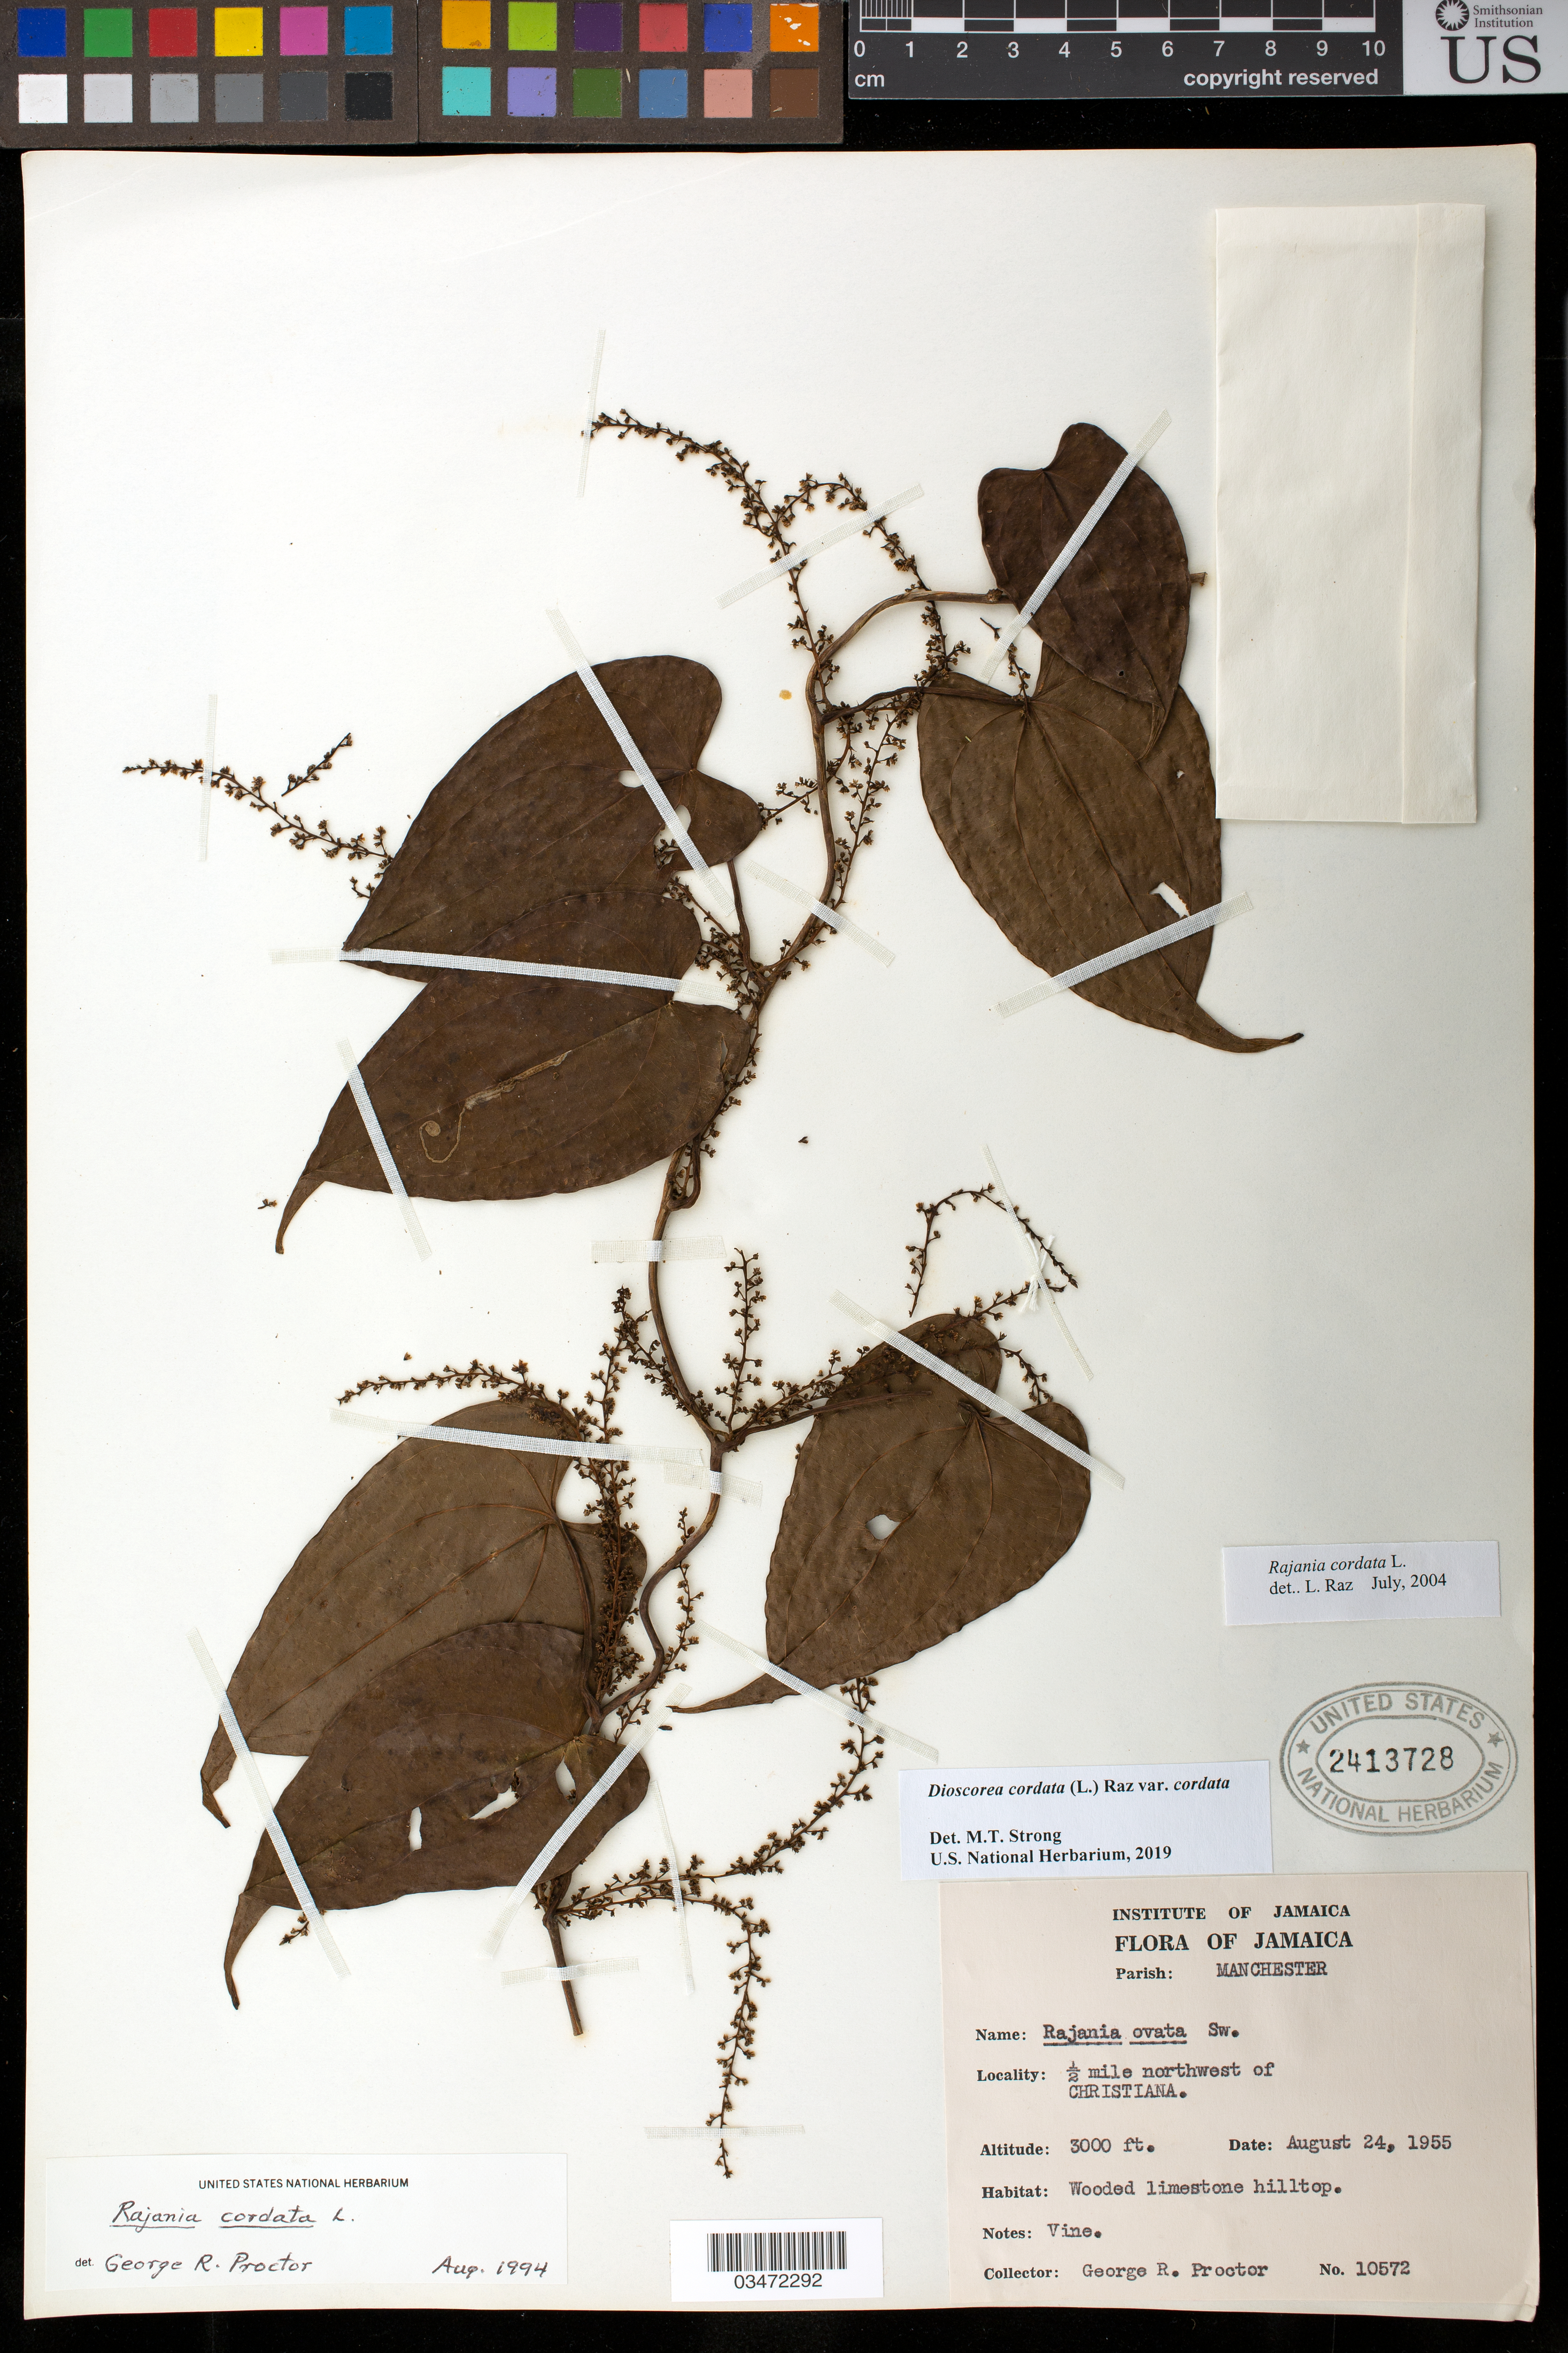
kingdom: Plantae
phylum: Tracheophyta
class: Liliopsida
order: Dioscoreales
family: Dioscoreaceae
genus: Dioscorea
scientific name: Dioscorea cordata var. cordata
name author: (L.) Raz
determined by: Strong, M. T., (US), Smithsonian Institution - National Museum of Natural History (UNITED STATES)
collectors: G. R. Proctor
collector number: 10572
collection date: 1955-08-24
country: Jamaica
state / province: Manchester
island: Jamaica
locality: Christiana, 1/2 mile northwest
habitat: Wooded limestone hilltop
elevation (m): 914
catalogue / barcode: US 2413728